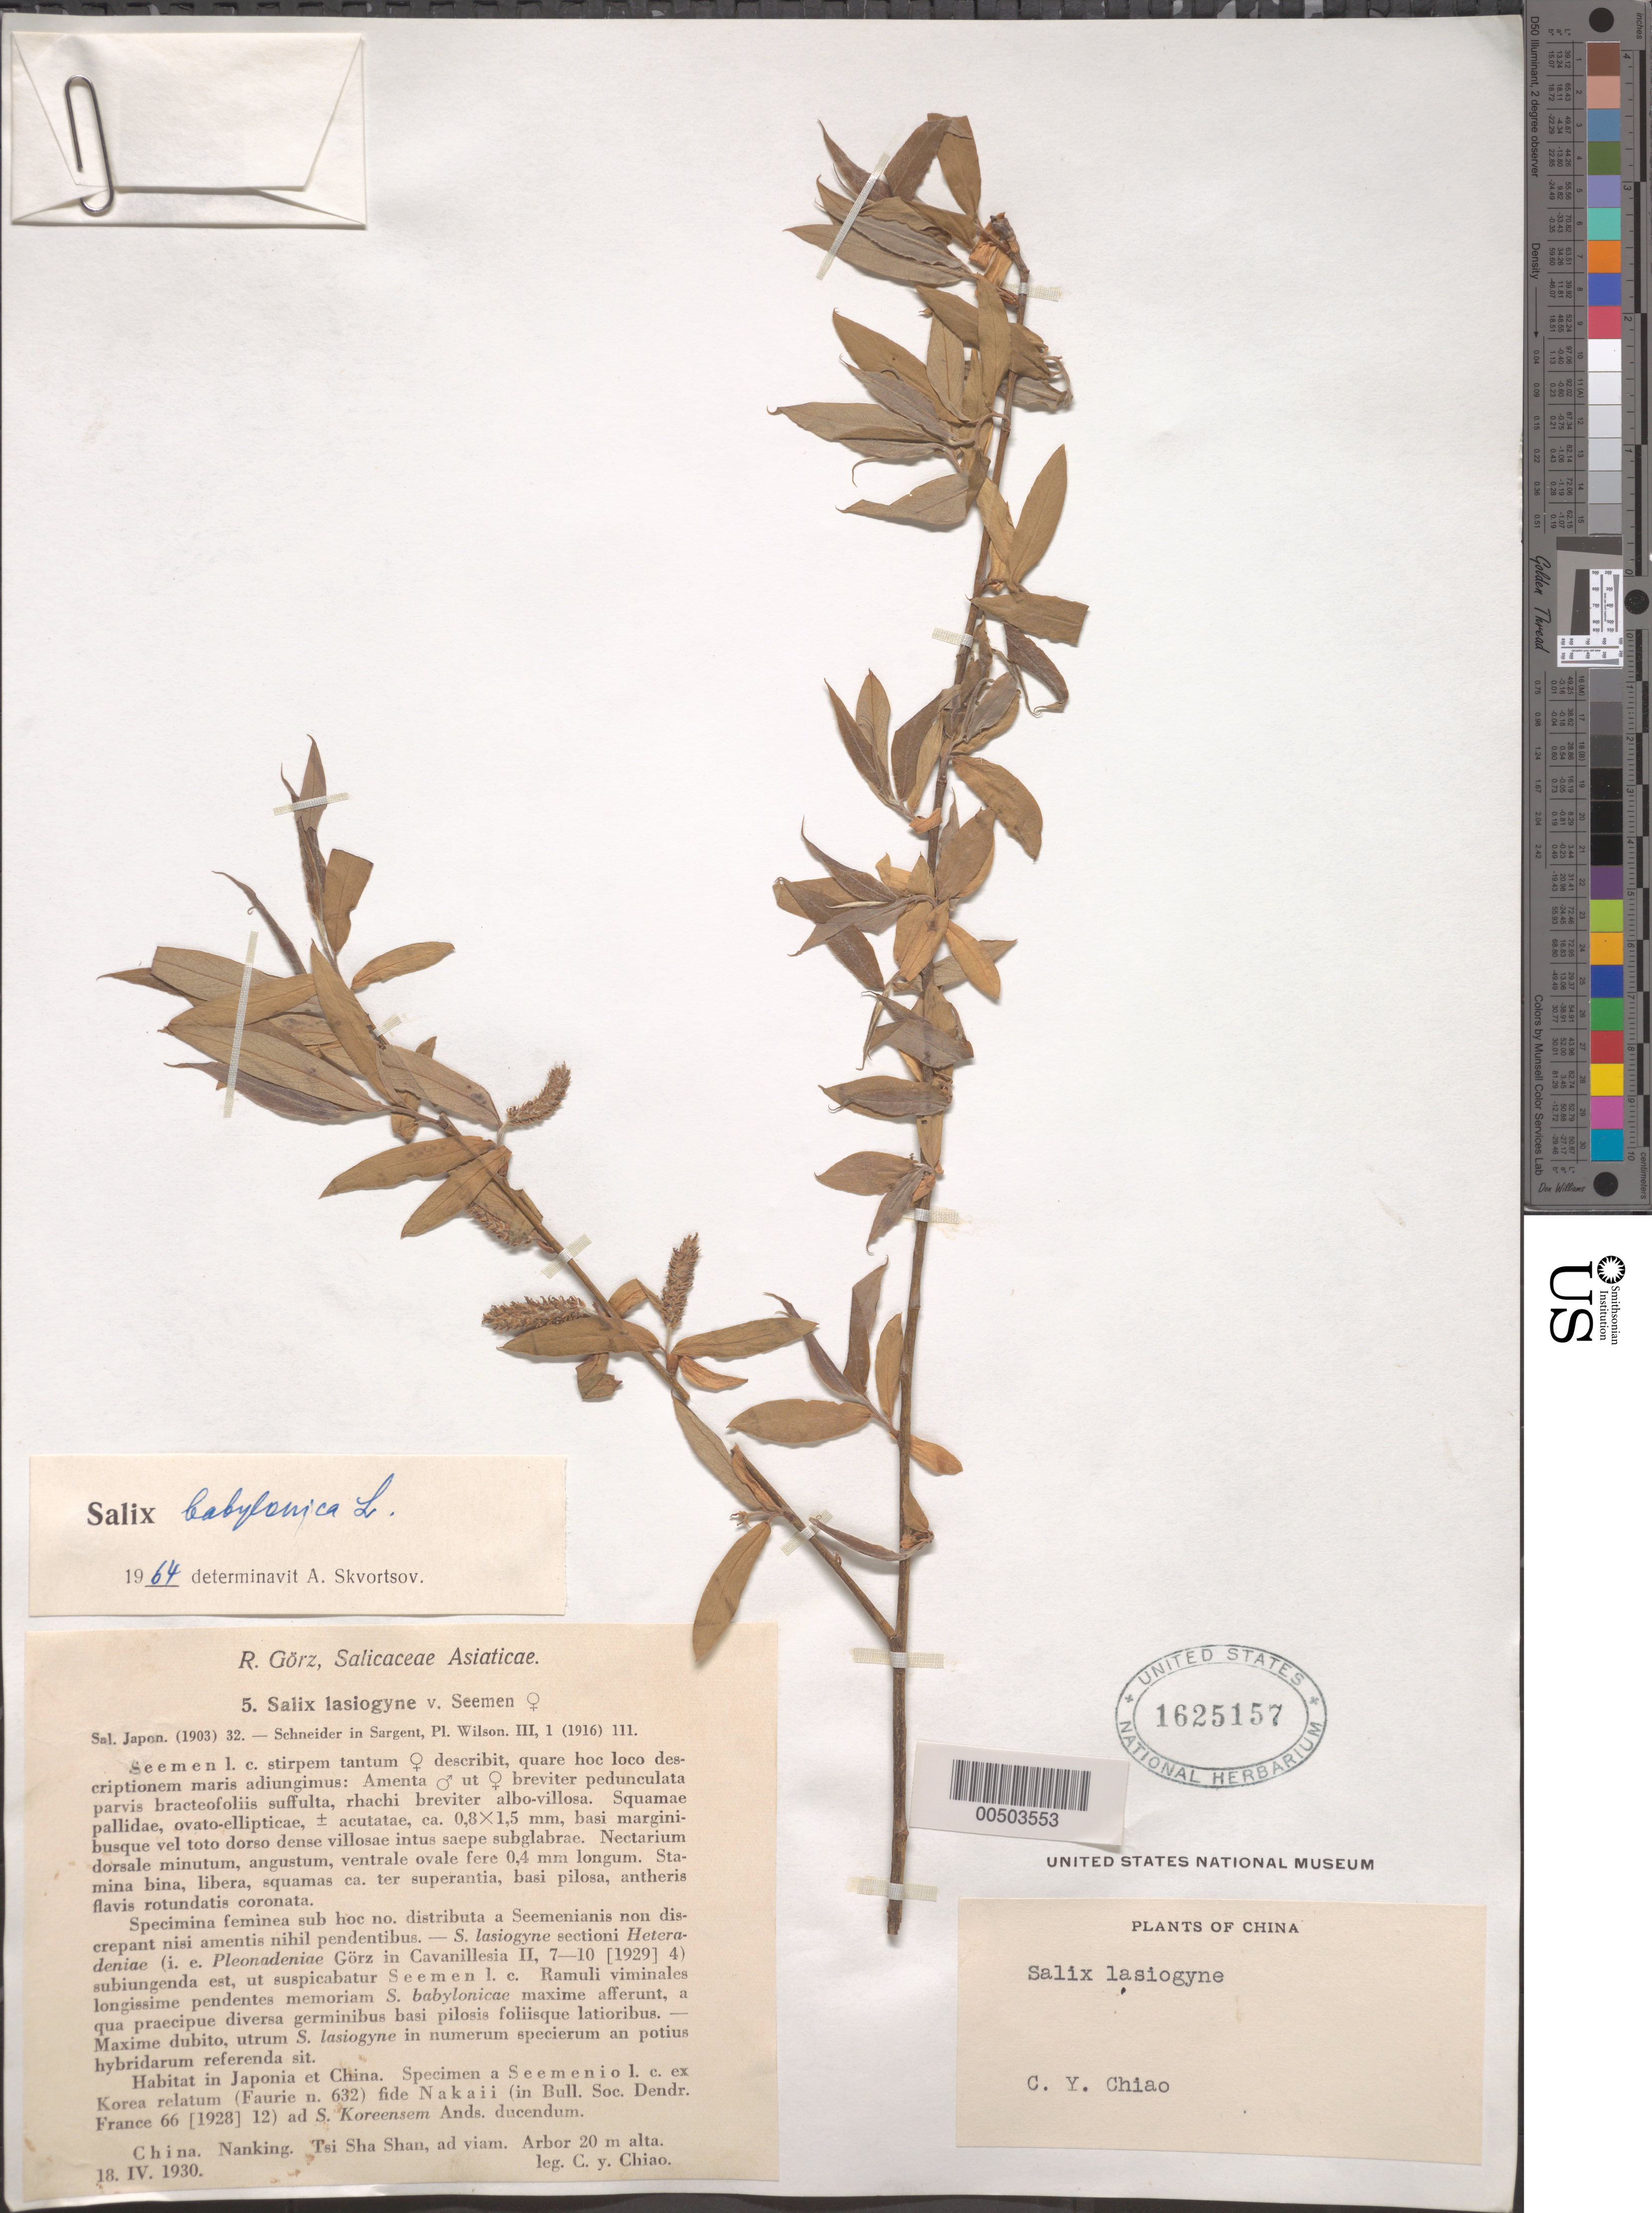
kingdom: Plantae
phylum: Tracheophyta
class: Magnoliopsida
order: Malpighiales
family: Salicaceae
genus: Salix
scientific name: Salix babylonica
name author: L.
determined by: Skvortsov, A. K.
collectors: C. Y. Chiao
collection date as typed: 18 Apr 1930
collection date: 1930-04-18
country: China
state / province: Jiangsu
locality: Tsi Sha Shan, Nanking (Nanjing) District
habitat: Arbor 20 m alta.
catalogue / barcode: US 1625157